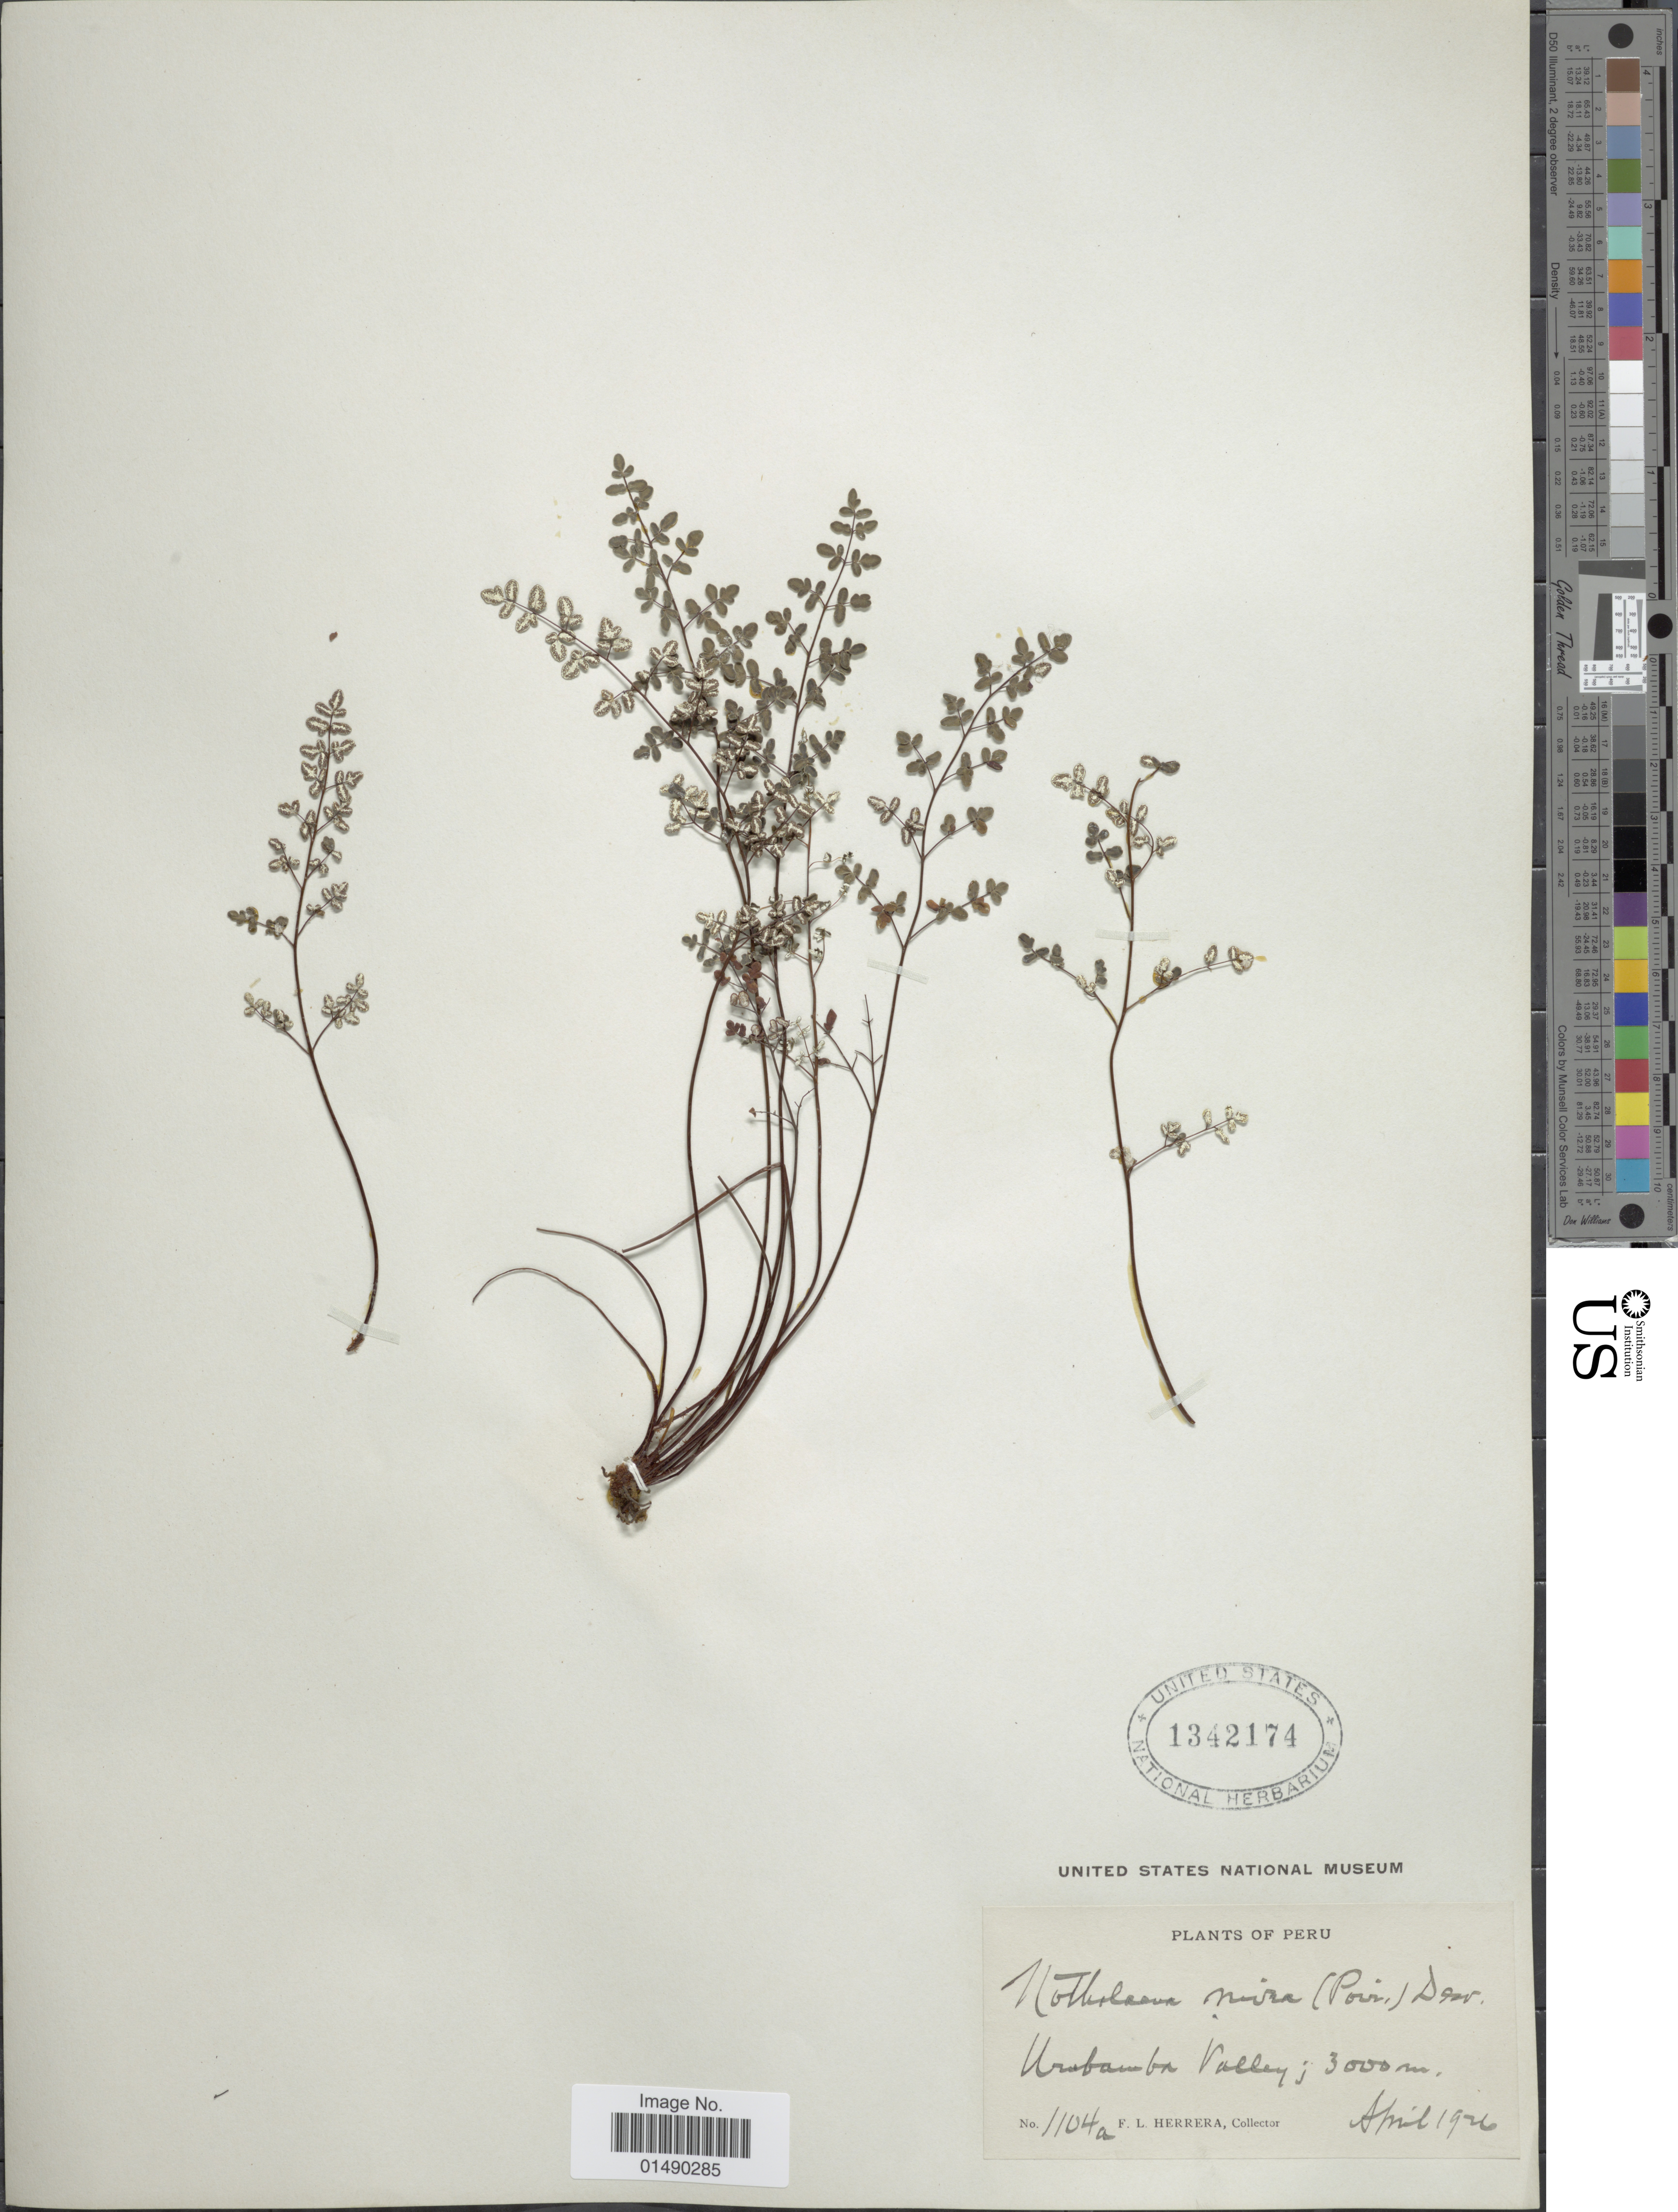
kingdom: Plantae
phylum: Tracheophyta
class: Polypodiopsida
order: Polypodiales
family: Pteridaceae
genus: Argyrochosma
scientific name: Argyrochosma nivea var. nivea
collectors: F. L. Herrera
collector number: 1104a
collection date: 1926-04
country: Peru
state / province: Cusco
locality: Urubamba Valley.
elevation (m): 3000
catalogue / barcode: US 1342174